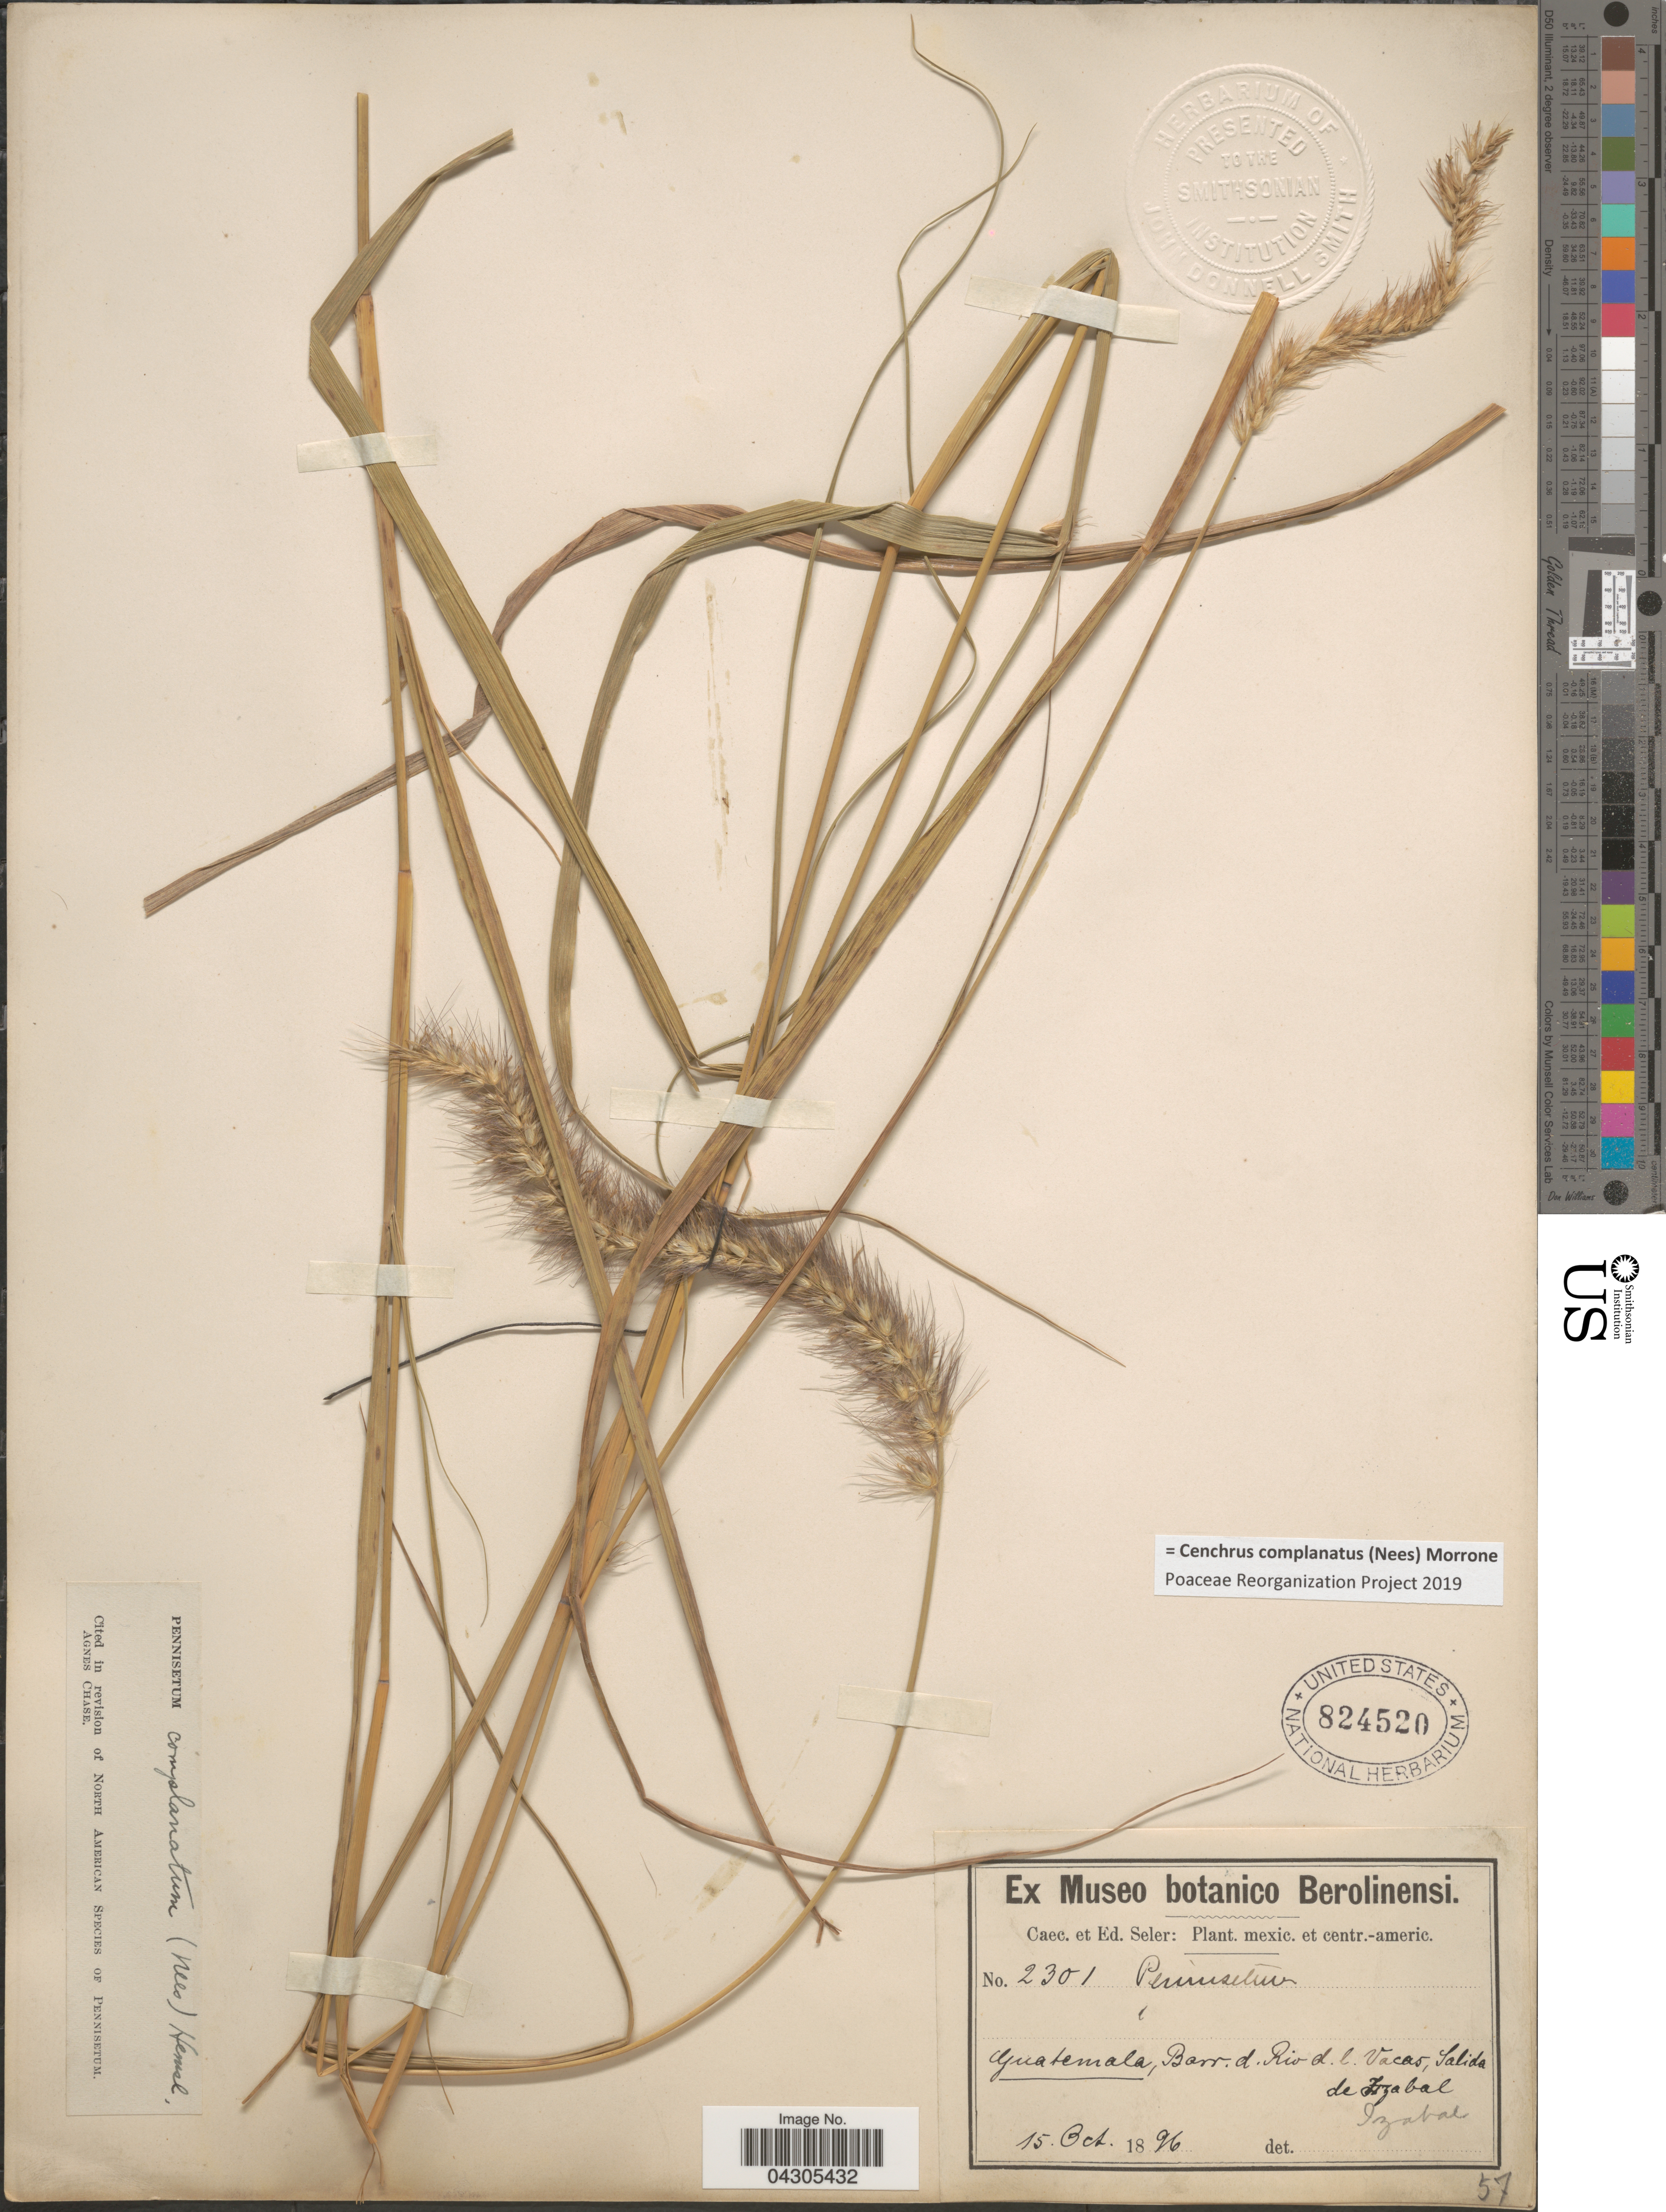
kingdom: Plantae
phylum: Tracheophyta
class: Liliopsida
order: Poales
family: Poaceae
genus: Cenchrus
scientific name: Cenchrus complanatus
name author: (Nees) Morrone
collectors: C. Seler & E. G. Seler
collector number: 2301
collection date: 1896-10-15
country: Guatemala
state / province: Izabal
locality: Mexic. et centr.-americ. Barr. d. Rio d. l. Vacas, Salida de Izabal, Izabal.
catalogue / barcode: US 824520